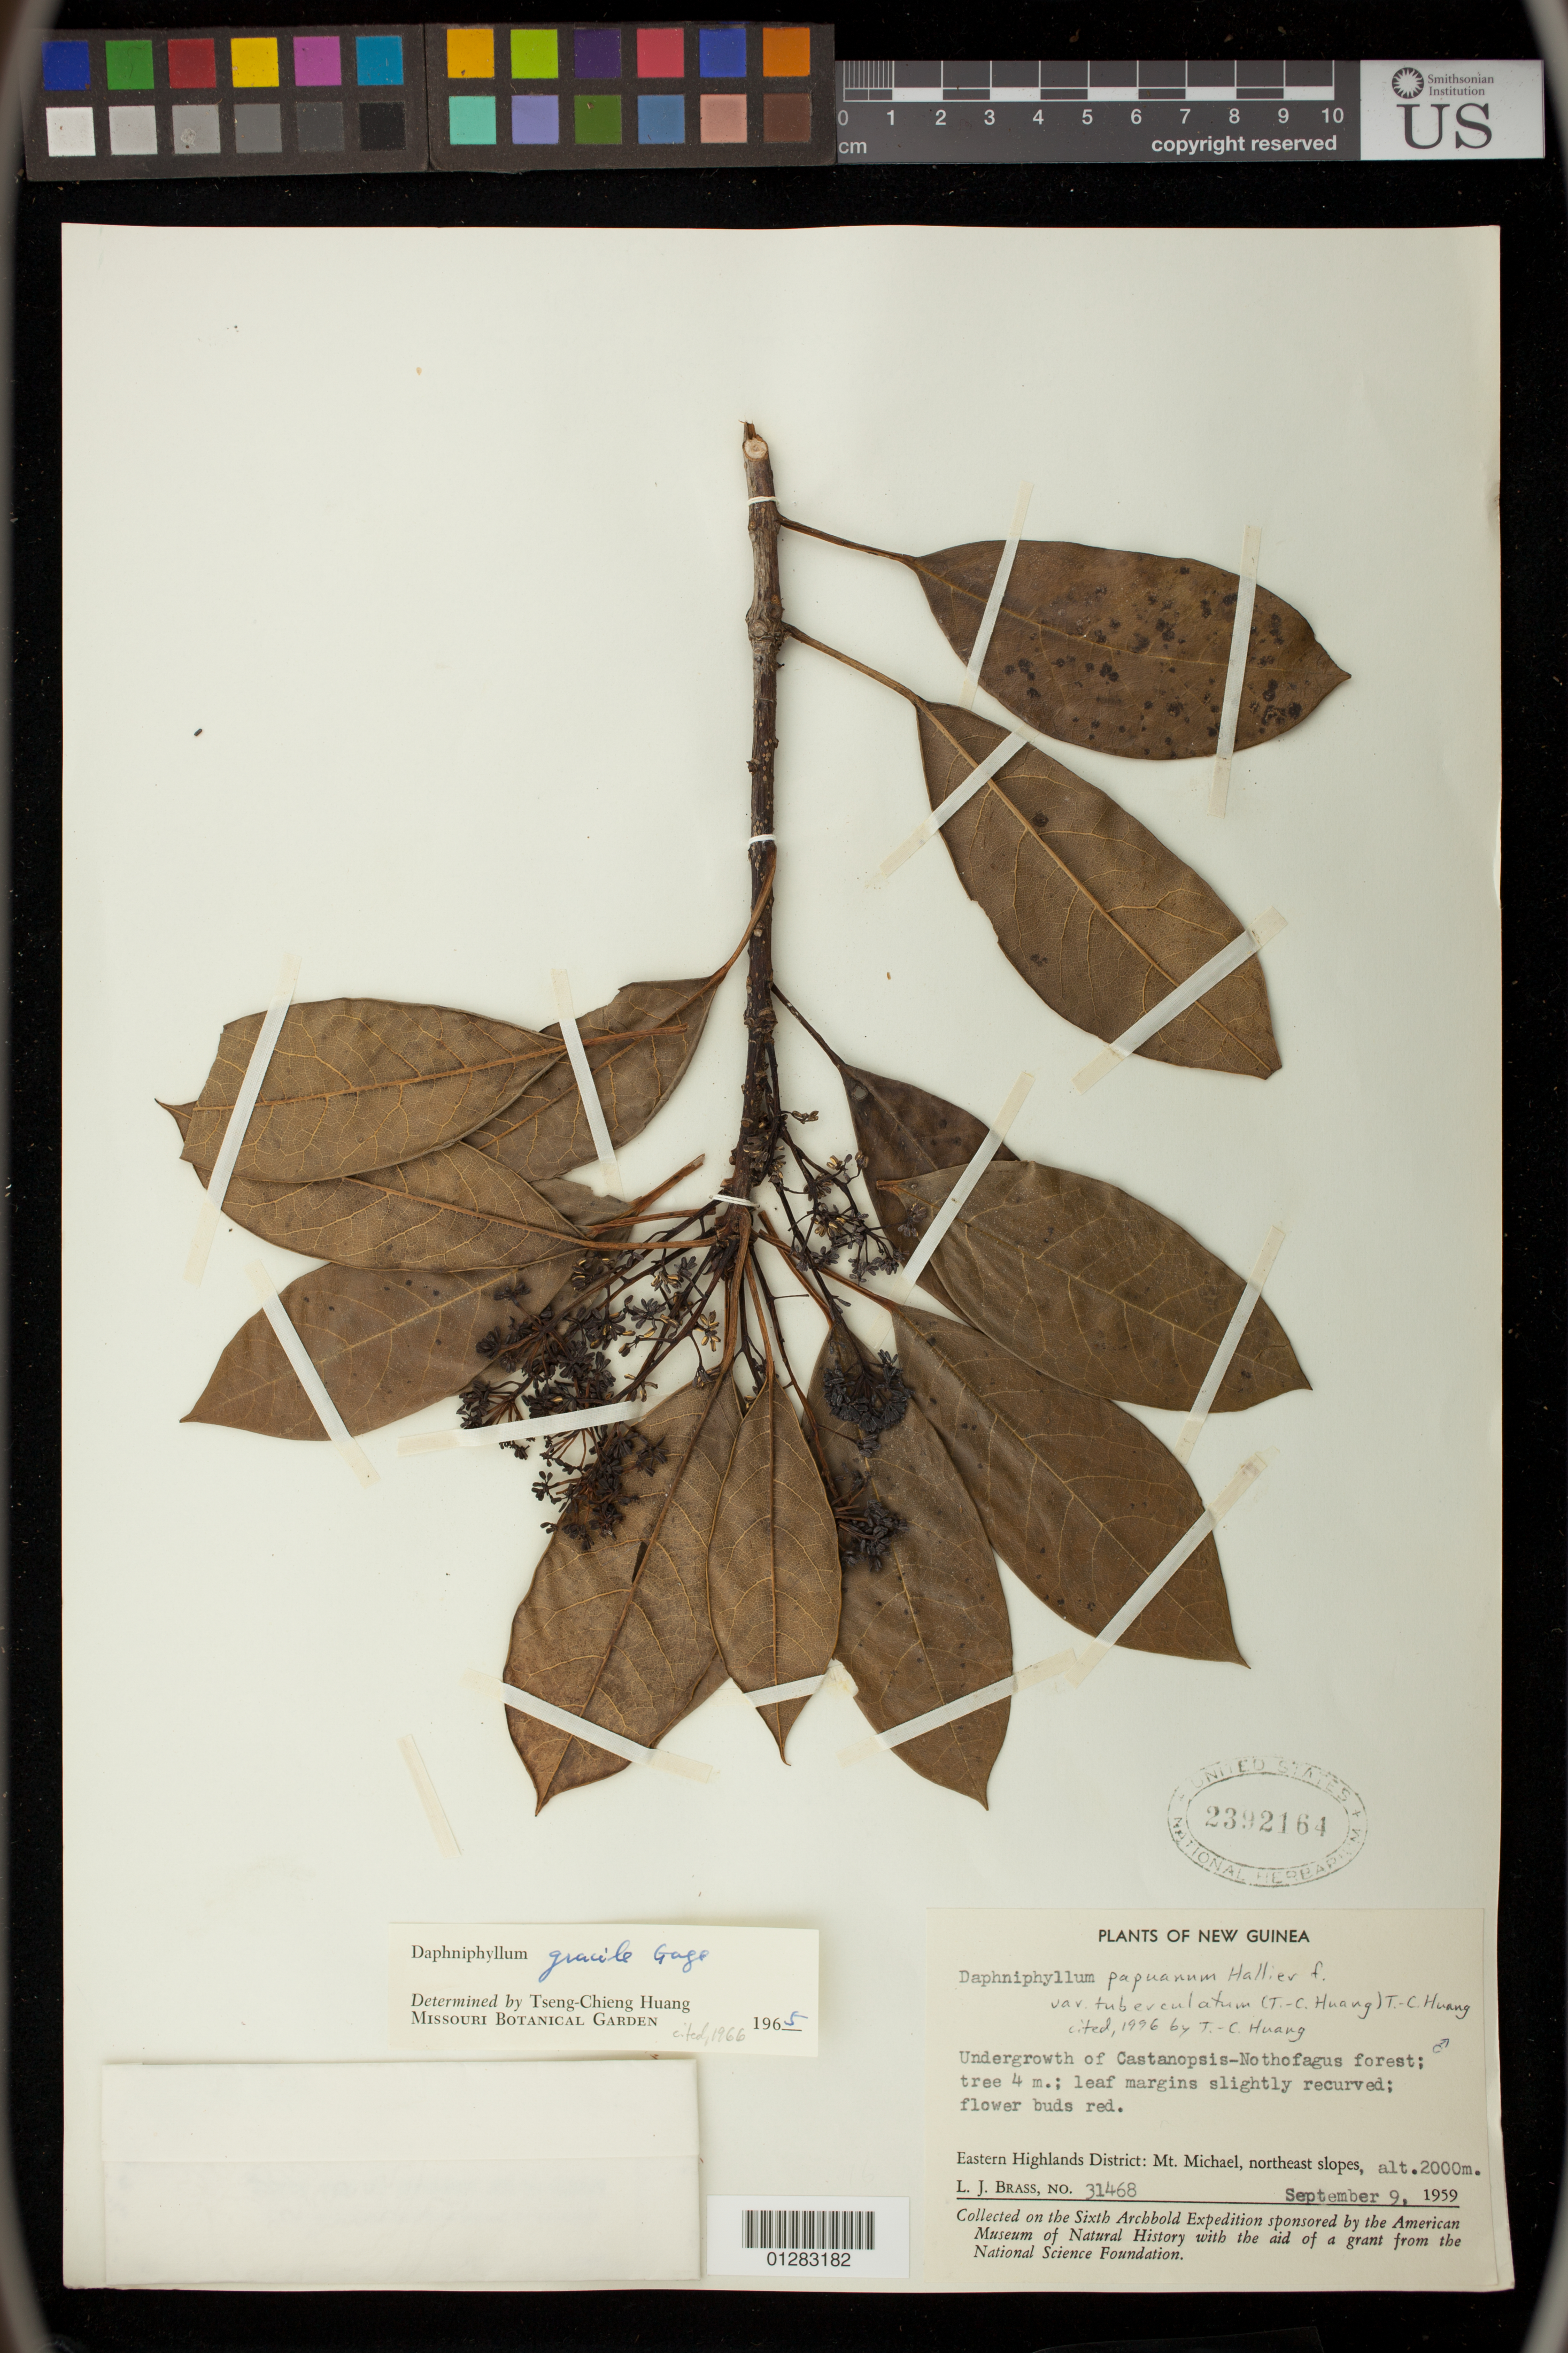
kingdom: Plantae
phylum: Tracheophyta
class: Magnoliopsida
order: Saxifragales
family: Daphniphyllaceae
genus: Daphniphyllum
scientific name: Daphniphyllum papuanum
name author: Hallier f.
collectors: L. J. Brass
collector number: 31468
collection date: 1959-09-09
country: Papua New Guinea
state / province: Eastern Highlands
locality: St. Michael, northeast slopes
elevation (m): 610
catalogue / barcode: US 2392164